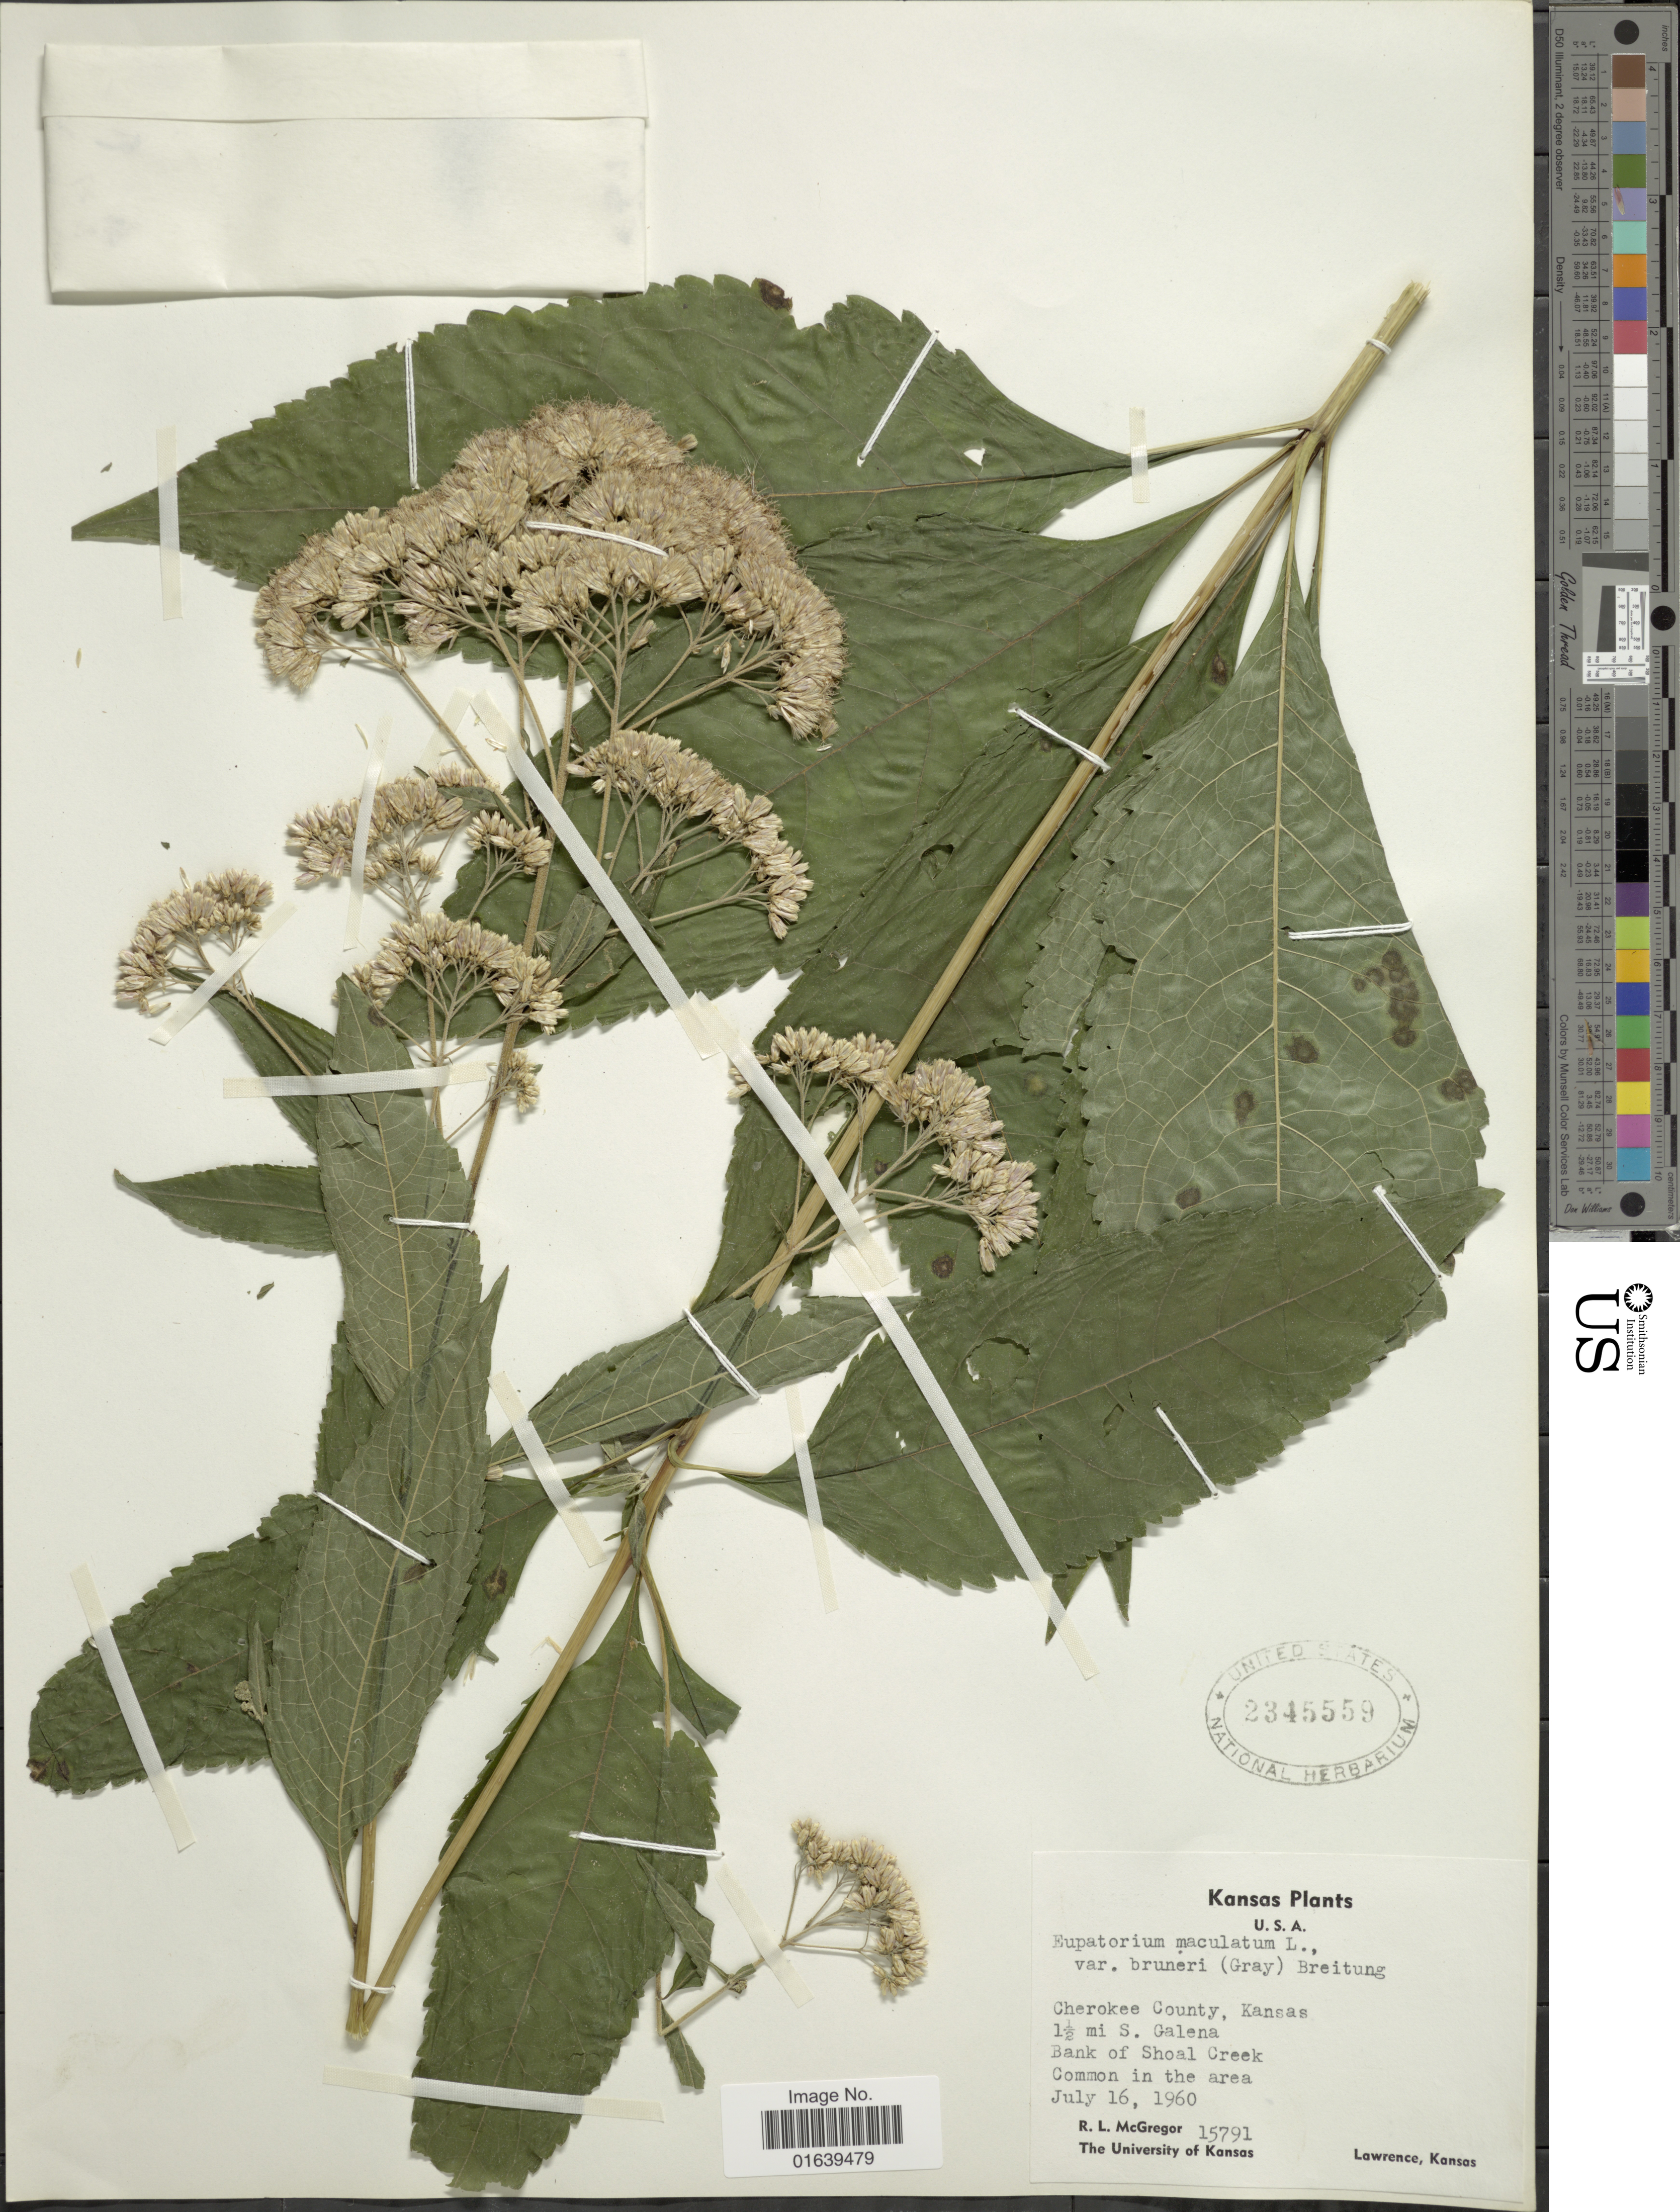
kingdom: Plantae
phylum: Tracheophyta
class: Magnoliopsida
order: Asterales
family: Asteraceae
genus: Eupatorium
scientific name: Eupatorium maculatum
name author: L.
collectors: R. McGregor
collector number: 15791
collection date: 1960-07-16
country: United States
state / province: Kansas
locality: Cherokke County, 1 ½ mi. S. Galena, Bank of Shoal Creek, Common in the area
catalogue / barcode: US 2345559